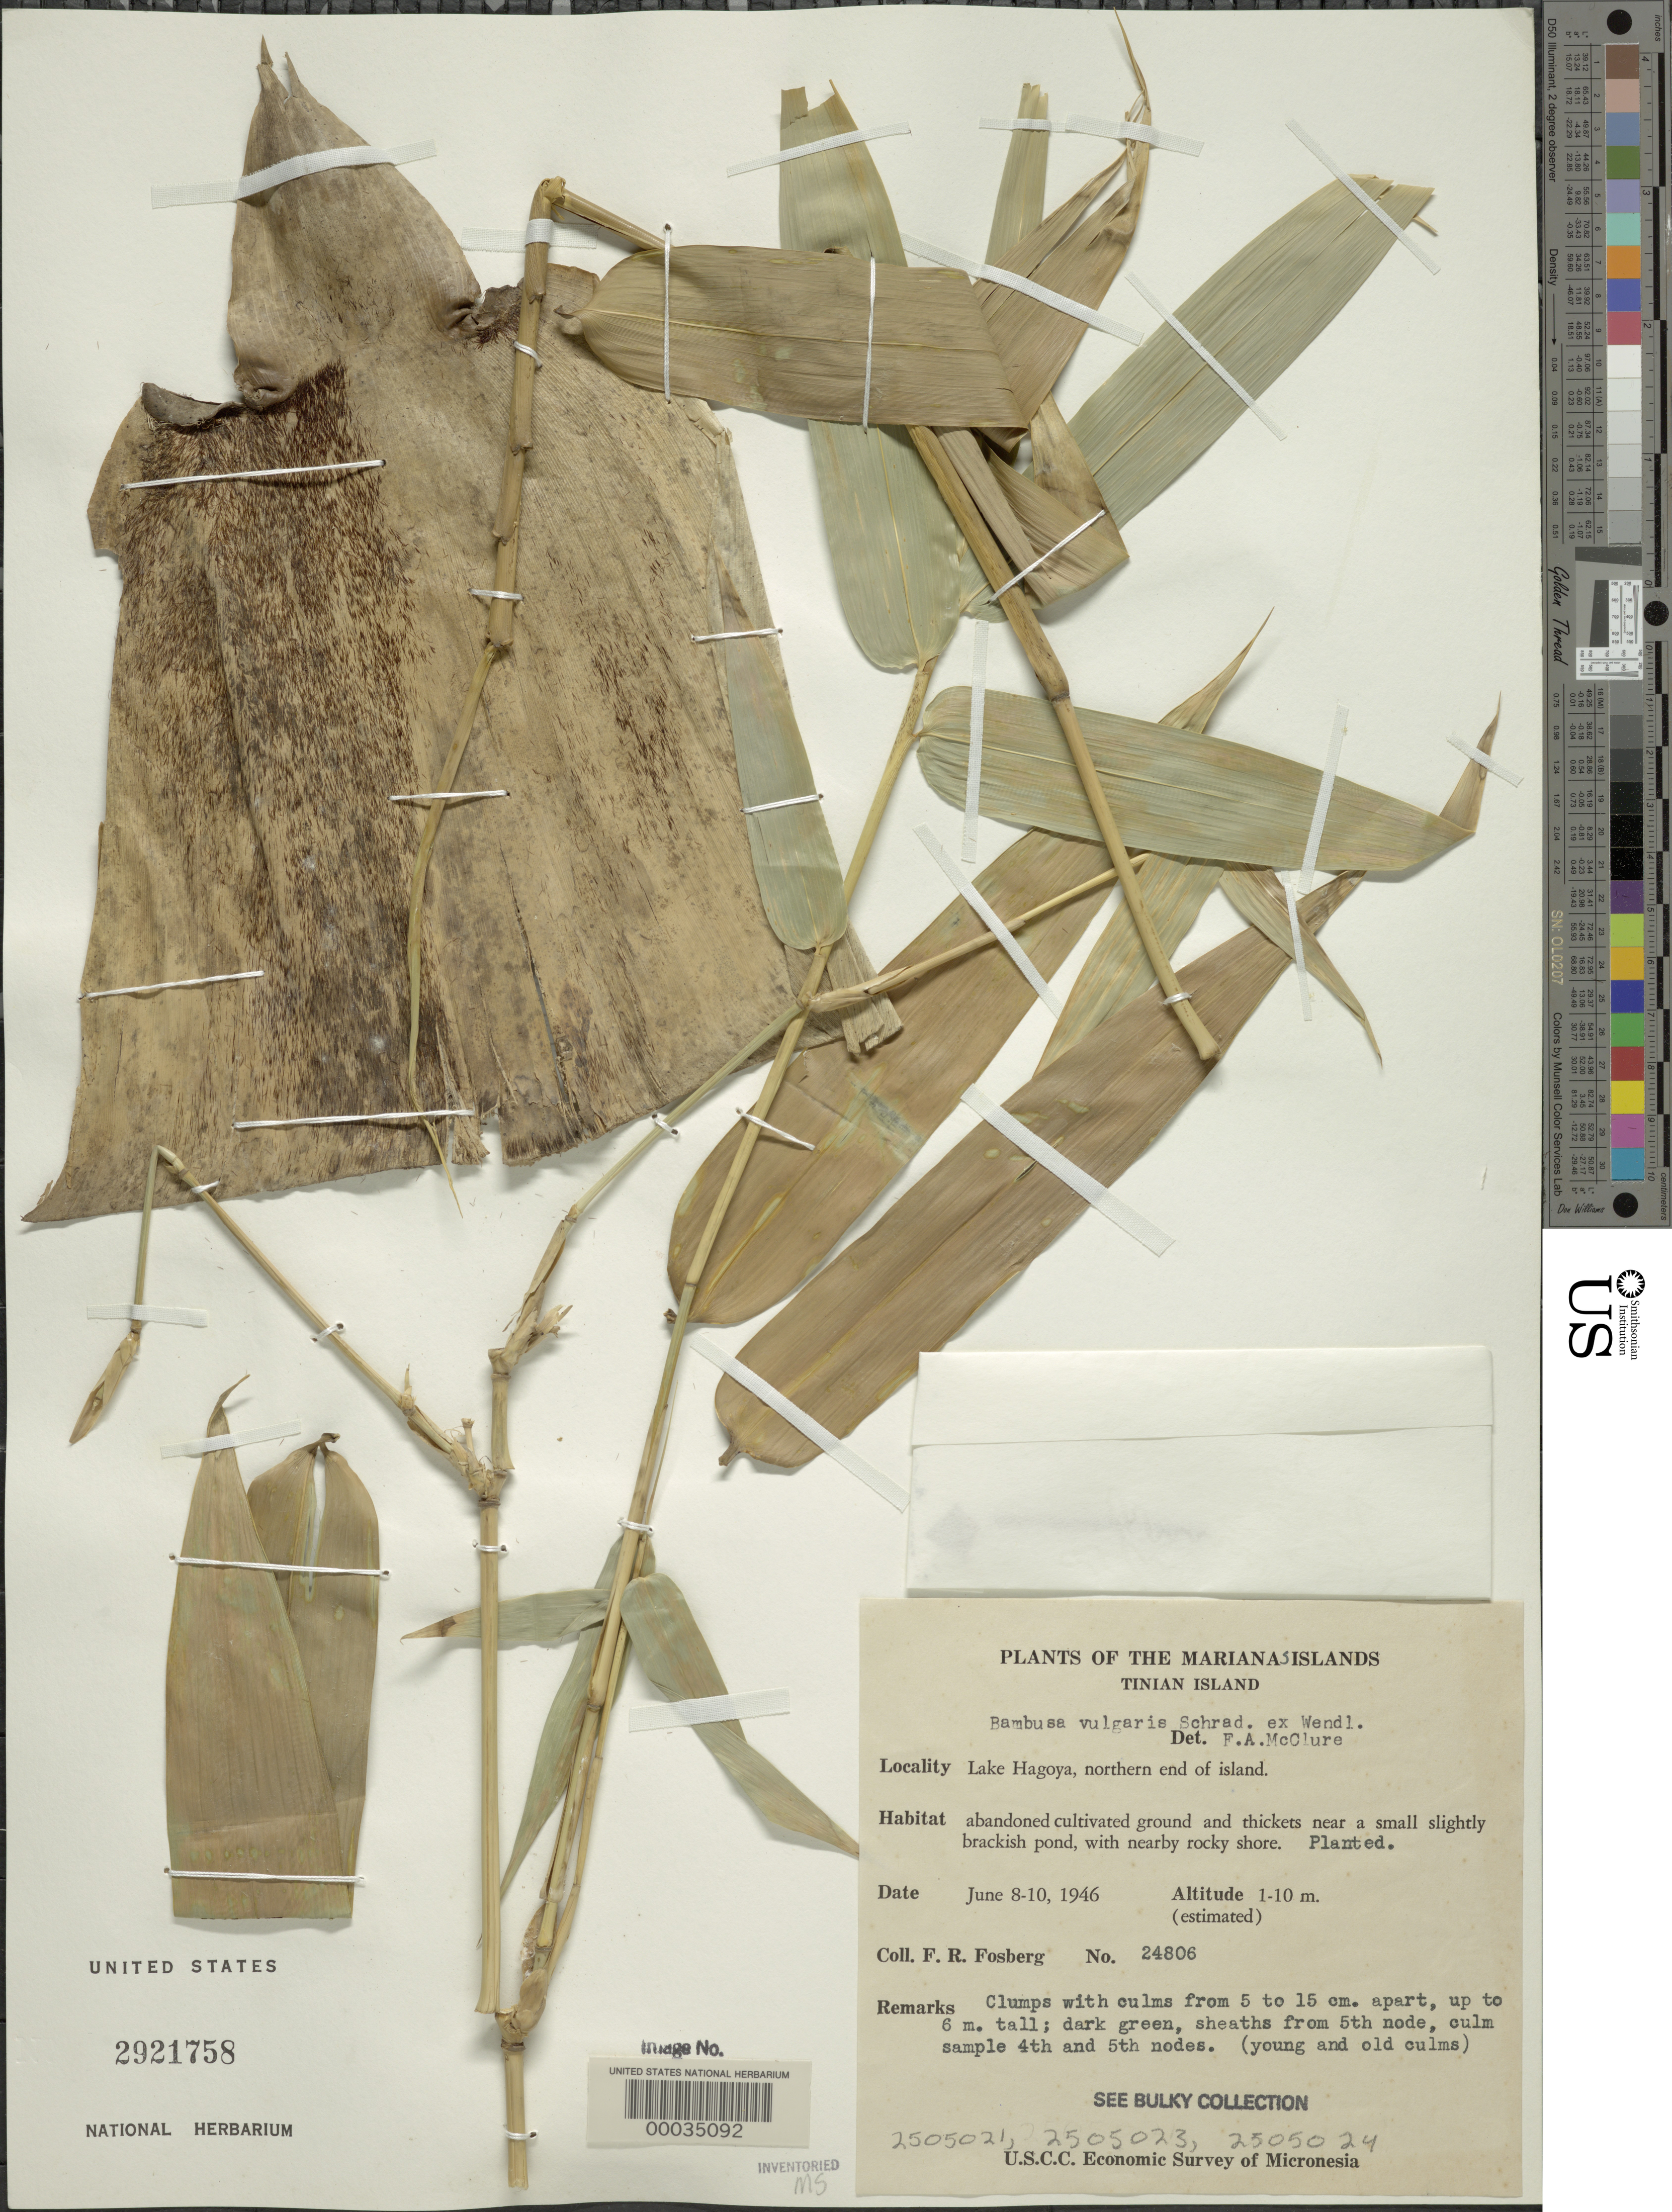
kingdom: Plantae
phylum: Tracheophyta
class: Liliopsida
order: Poales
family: Poaceae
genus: Bambusa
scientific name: Bambusa vulgaris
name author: Schrad. ex J.C. Wendl.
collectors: F. R. Fosberg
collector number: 24806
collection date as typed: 08 Jun 1946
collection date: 1946-06-08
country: Northern Mariana Islands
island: Tinian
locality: Lake hagoya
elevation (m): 1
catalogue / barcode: US 2921758